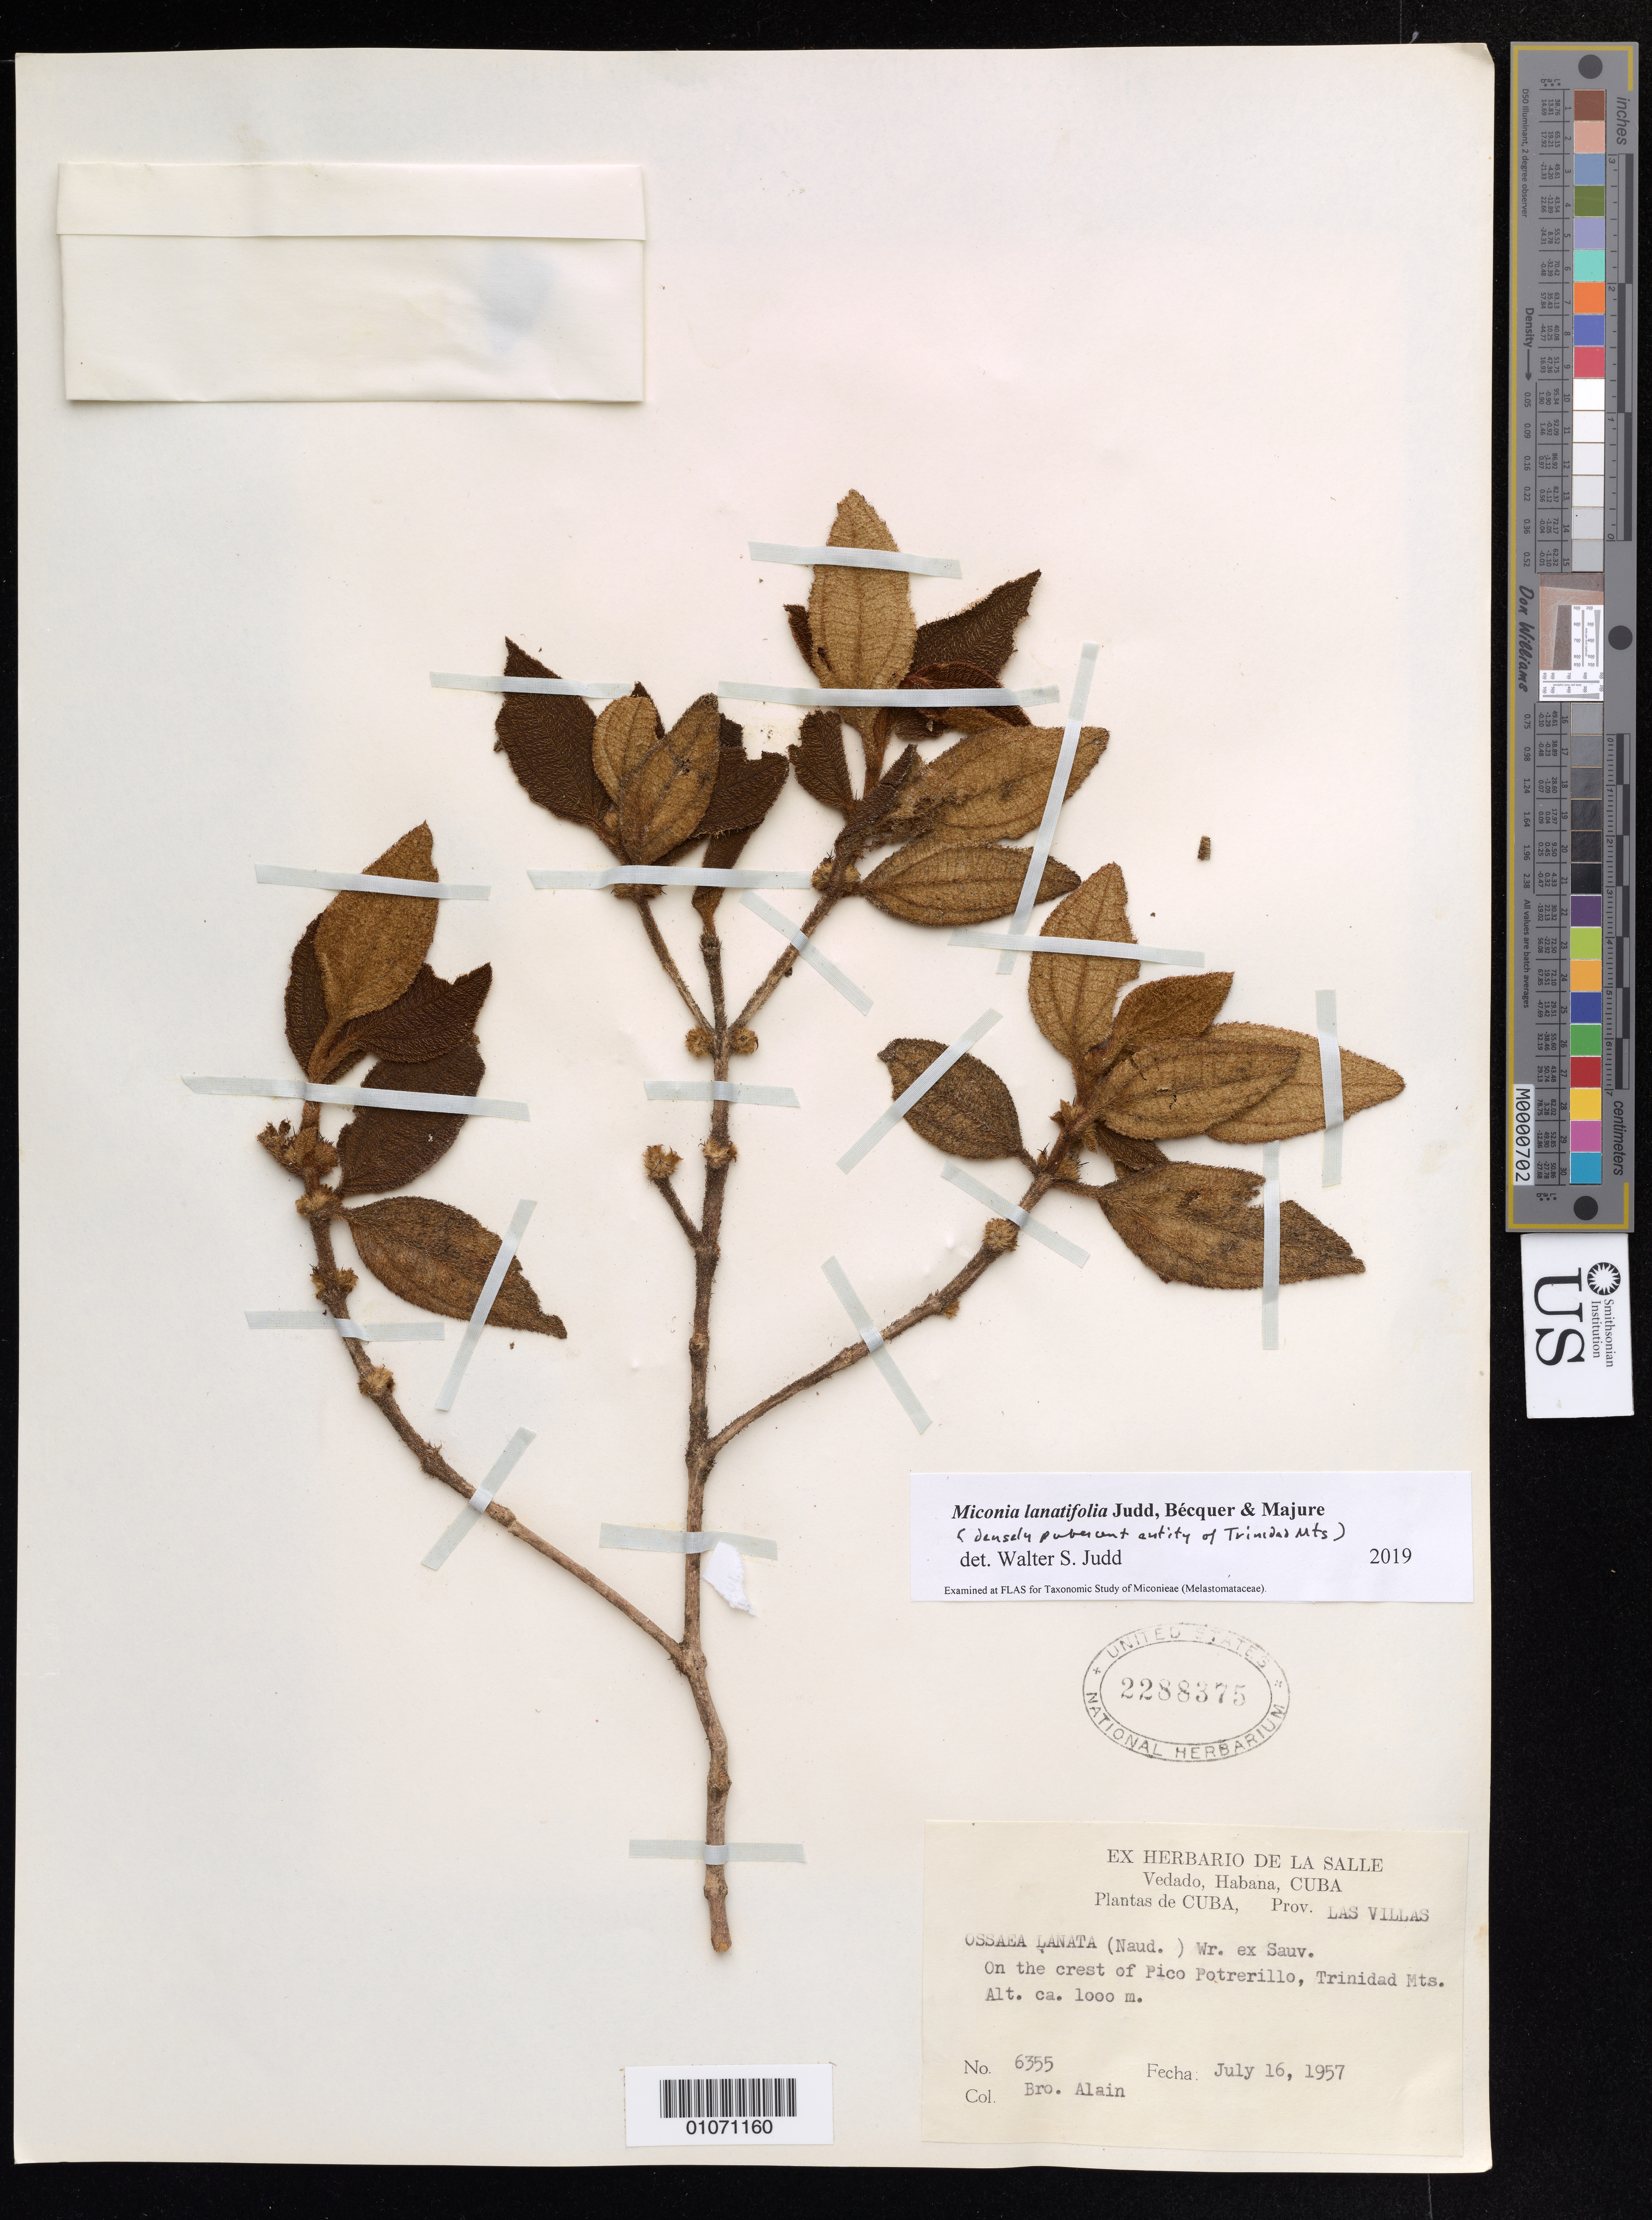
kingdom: Plantae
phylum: Tracheophyta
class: Magnoliopsida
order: Myrtales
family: Melastomataceae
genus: Miconia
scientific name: Miconia lanatifolia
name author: (Naudin) Judd et al.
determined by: Judd, Walter S.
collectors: A. H. Liogier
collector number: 6355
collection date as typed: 16 Jul 1957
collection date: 1957-07-16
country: Cuba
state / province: Las Villas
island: Cuba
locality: Trinidad Mts , on crest of Pico Potrerillo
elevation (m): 1000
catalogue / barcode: US 2288375